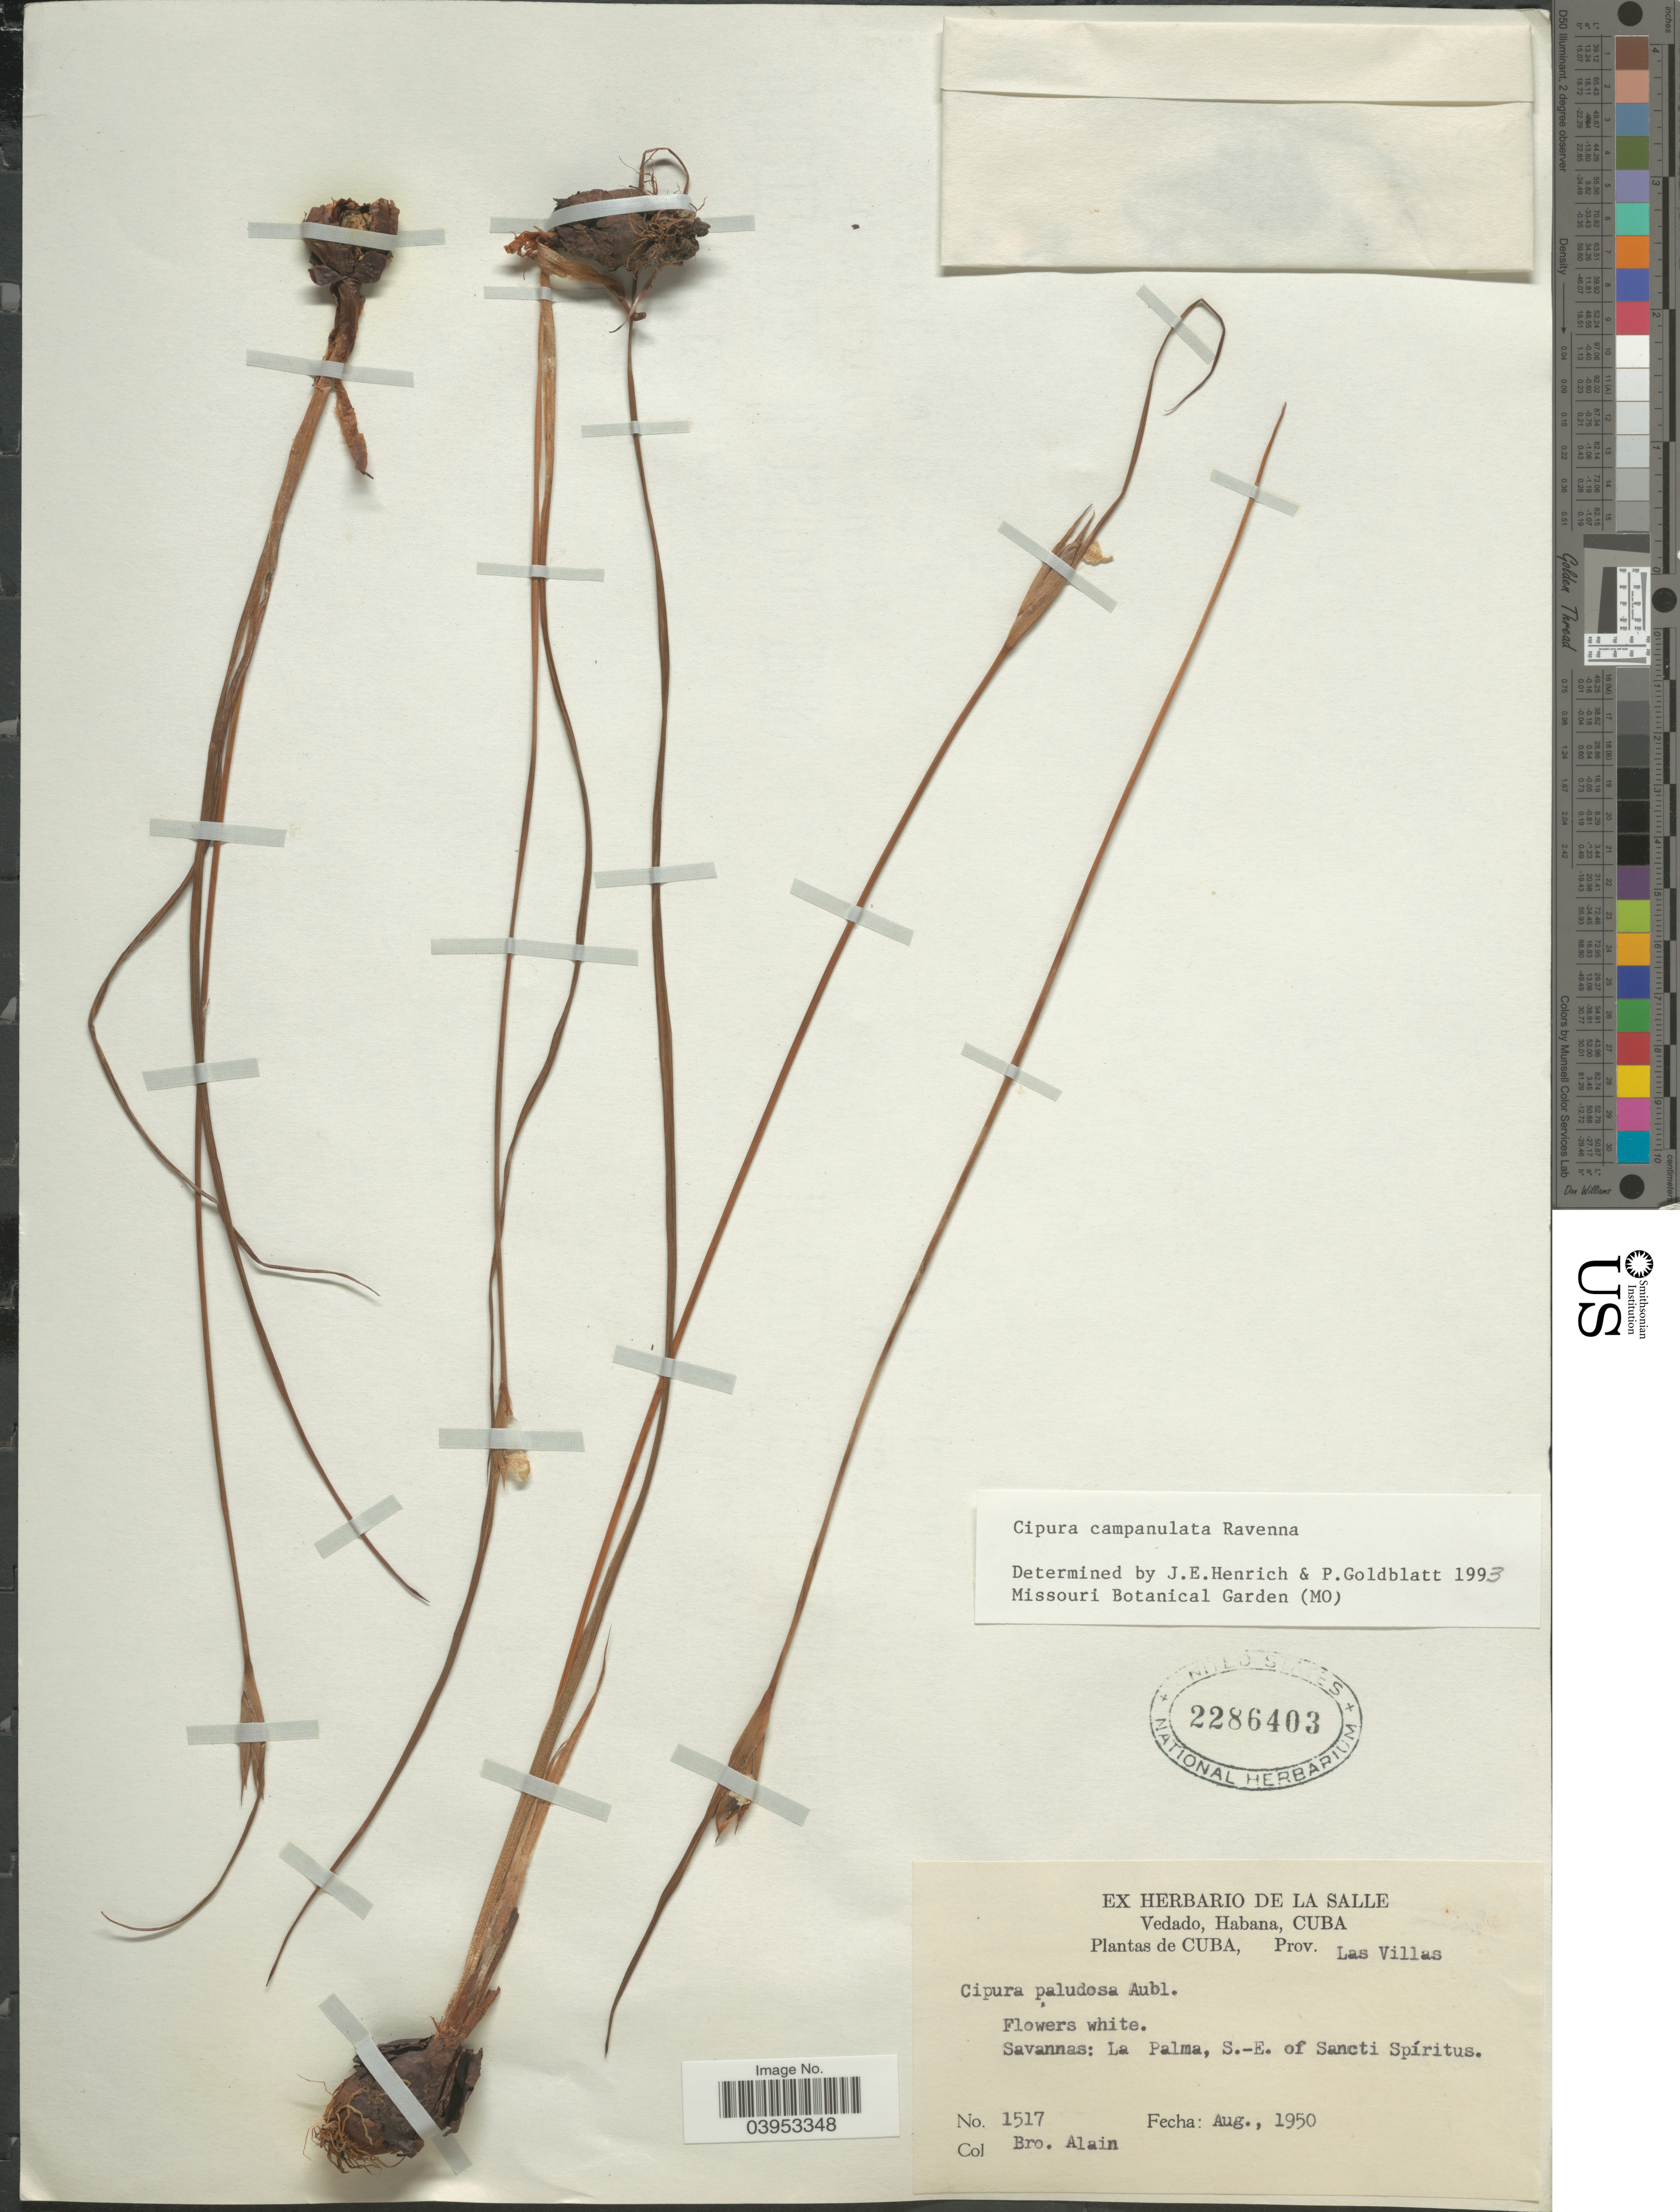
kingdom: Plantae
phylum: Tracheophyta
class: Liliopsida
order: Asparagales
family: Iridaceae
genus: Cipura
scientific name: Cipura campanulata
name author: Ravenna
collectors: A. H. Liogier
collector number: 1517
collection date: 1950-08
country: Cuba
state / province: Las Villas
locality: La Palma, S.-E. of Sancti Spíritus.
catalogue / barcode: US 2286403